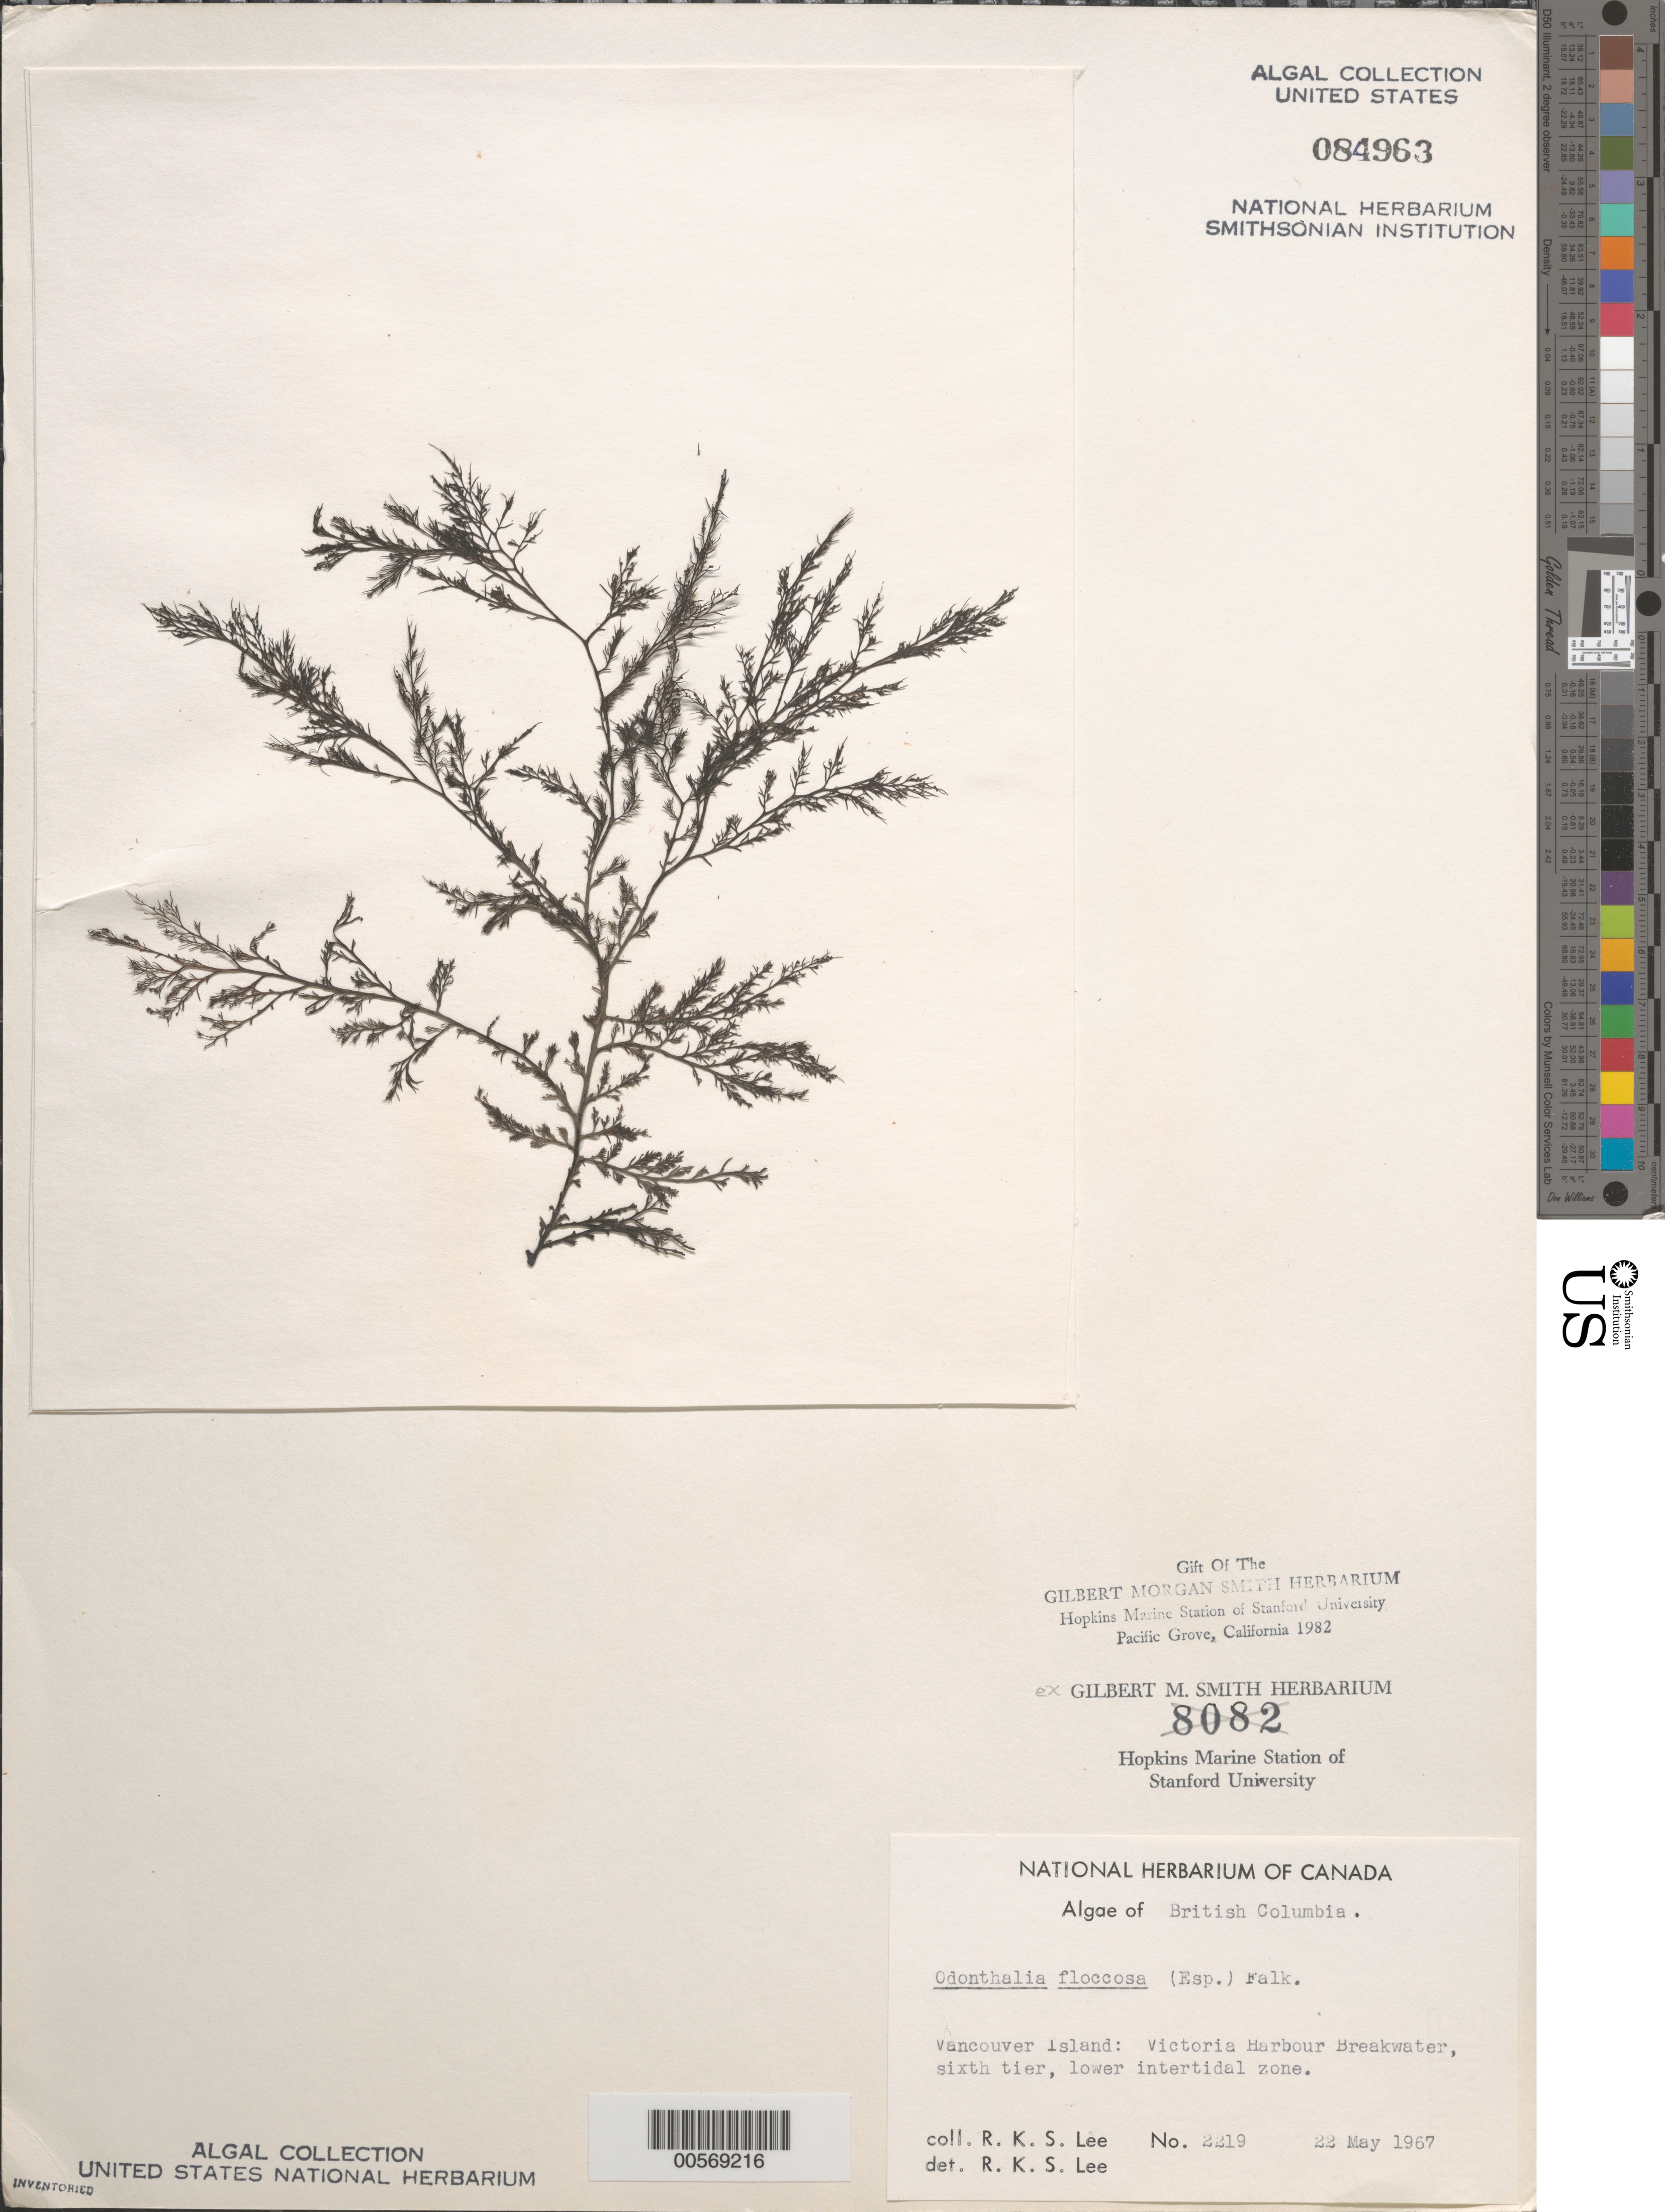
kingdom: Plantae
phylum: Rhodophyta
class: Florideophyceae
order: Ceramiales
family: Rhodomelaceae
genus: Odonthalia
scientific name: Odonthalia floccosa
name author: (Esper) Falkenb.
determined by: Lee, R. K. S.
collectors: R. Lee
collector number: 2219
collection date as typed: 22 May 1967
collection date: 1967-05-22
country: Canada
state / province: British Columbia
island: Vancouver Island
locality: Victor Harbor breakwater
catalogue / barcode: US 84963